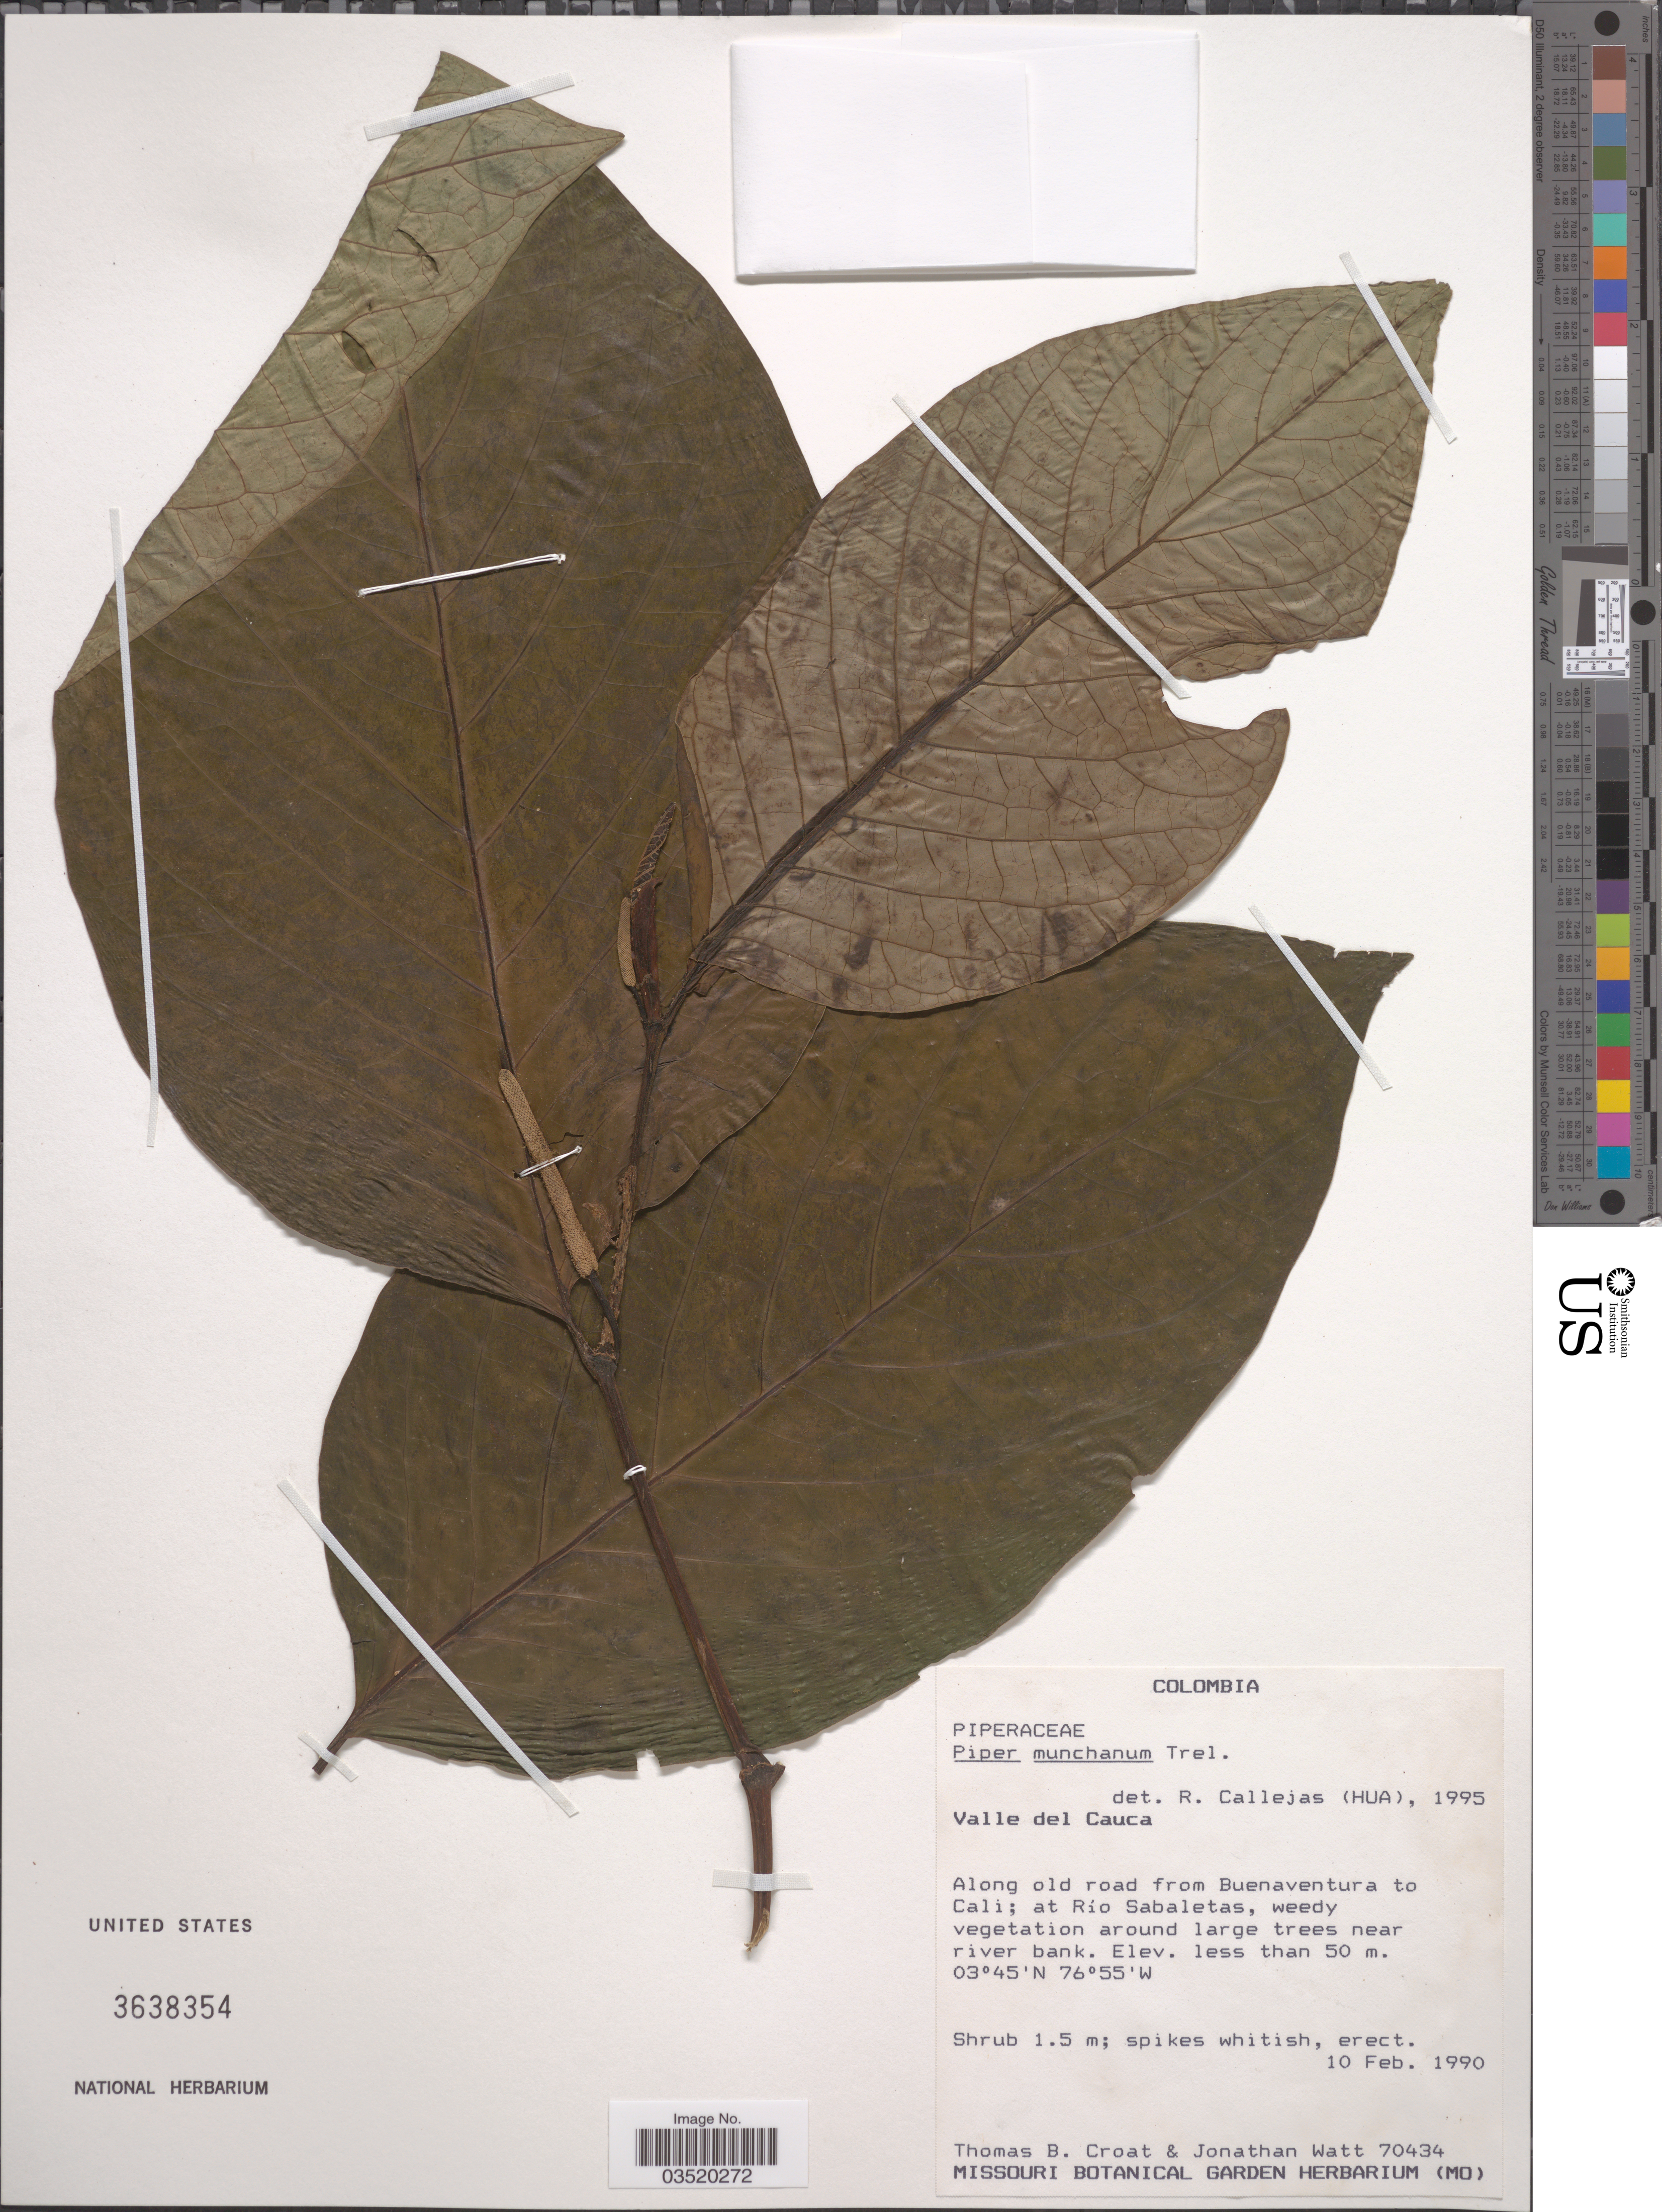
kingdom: Plantae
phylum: Tracheophyta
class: Magnoliopsida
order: Piperales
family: Piperaceae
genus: Piper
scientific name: Piper munchanum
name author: C. DC.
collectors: T. B. Croat & J. Watt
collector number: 70434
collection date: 1990-02-10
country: Colombia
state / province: Valle del Cauca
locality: Along old road from Buenaventura to Cali; at Río Sabaletas.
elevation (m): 50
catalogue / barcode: US 3638354